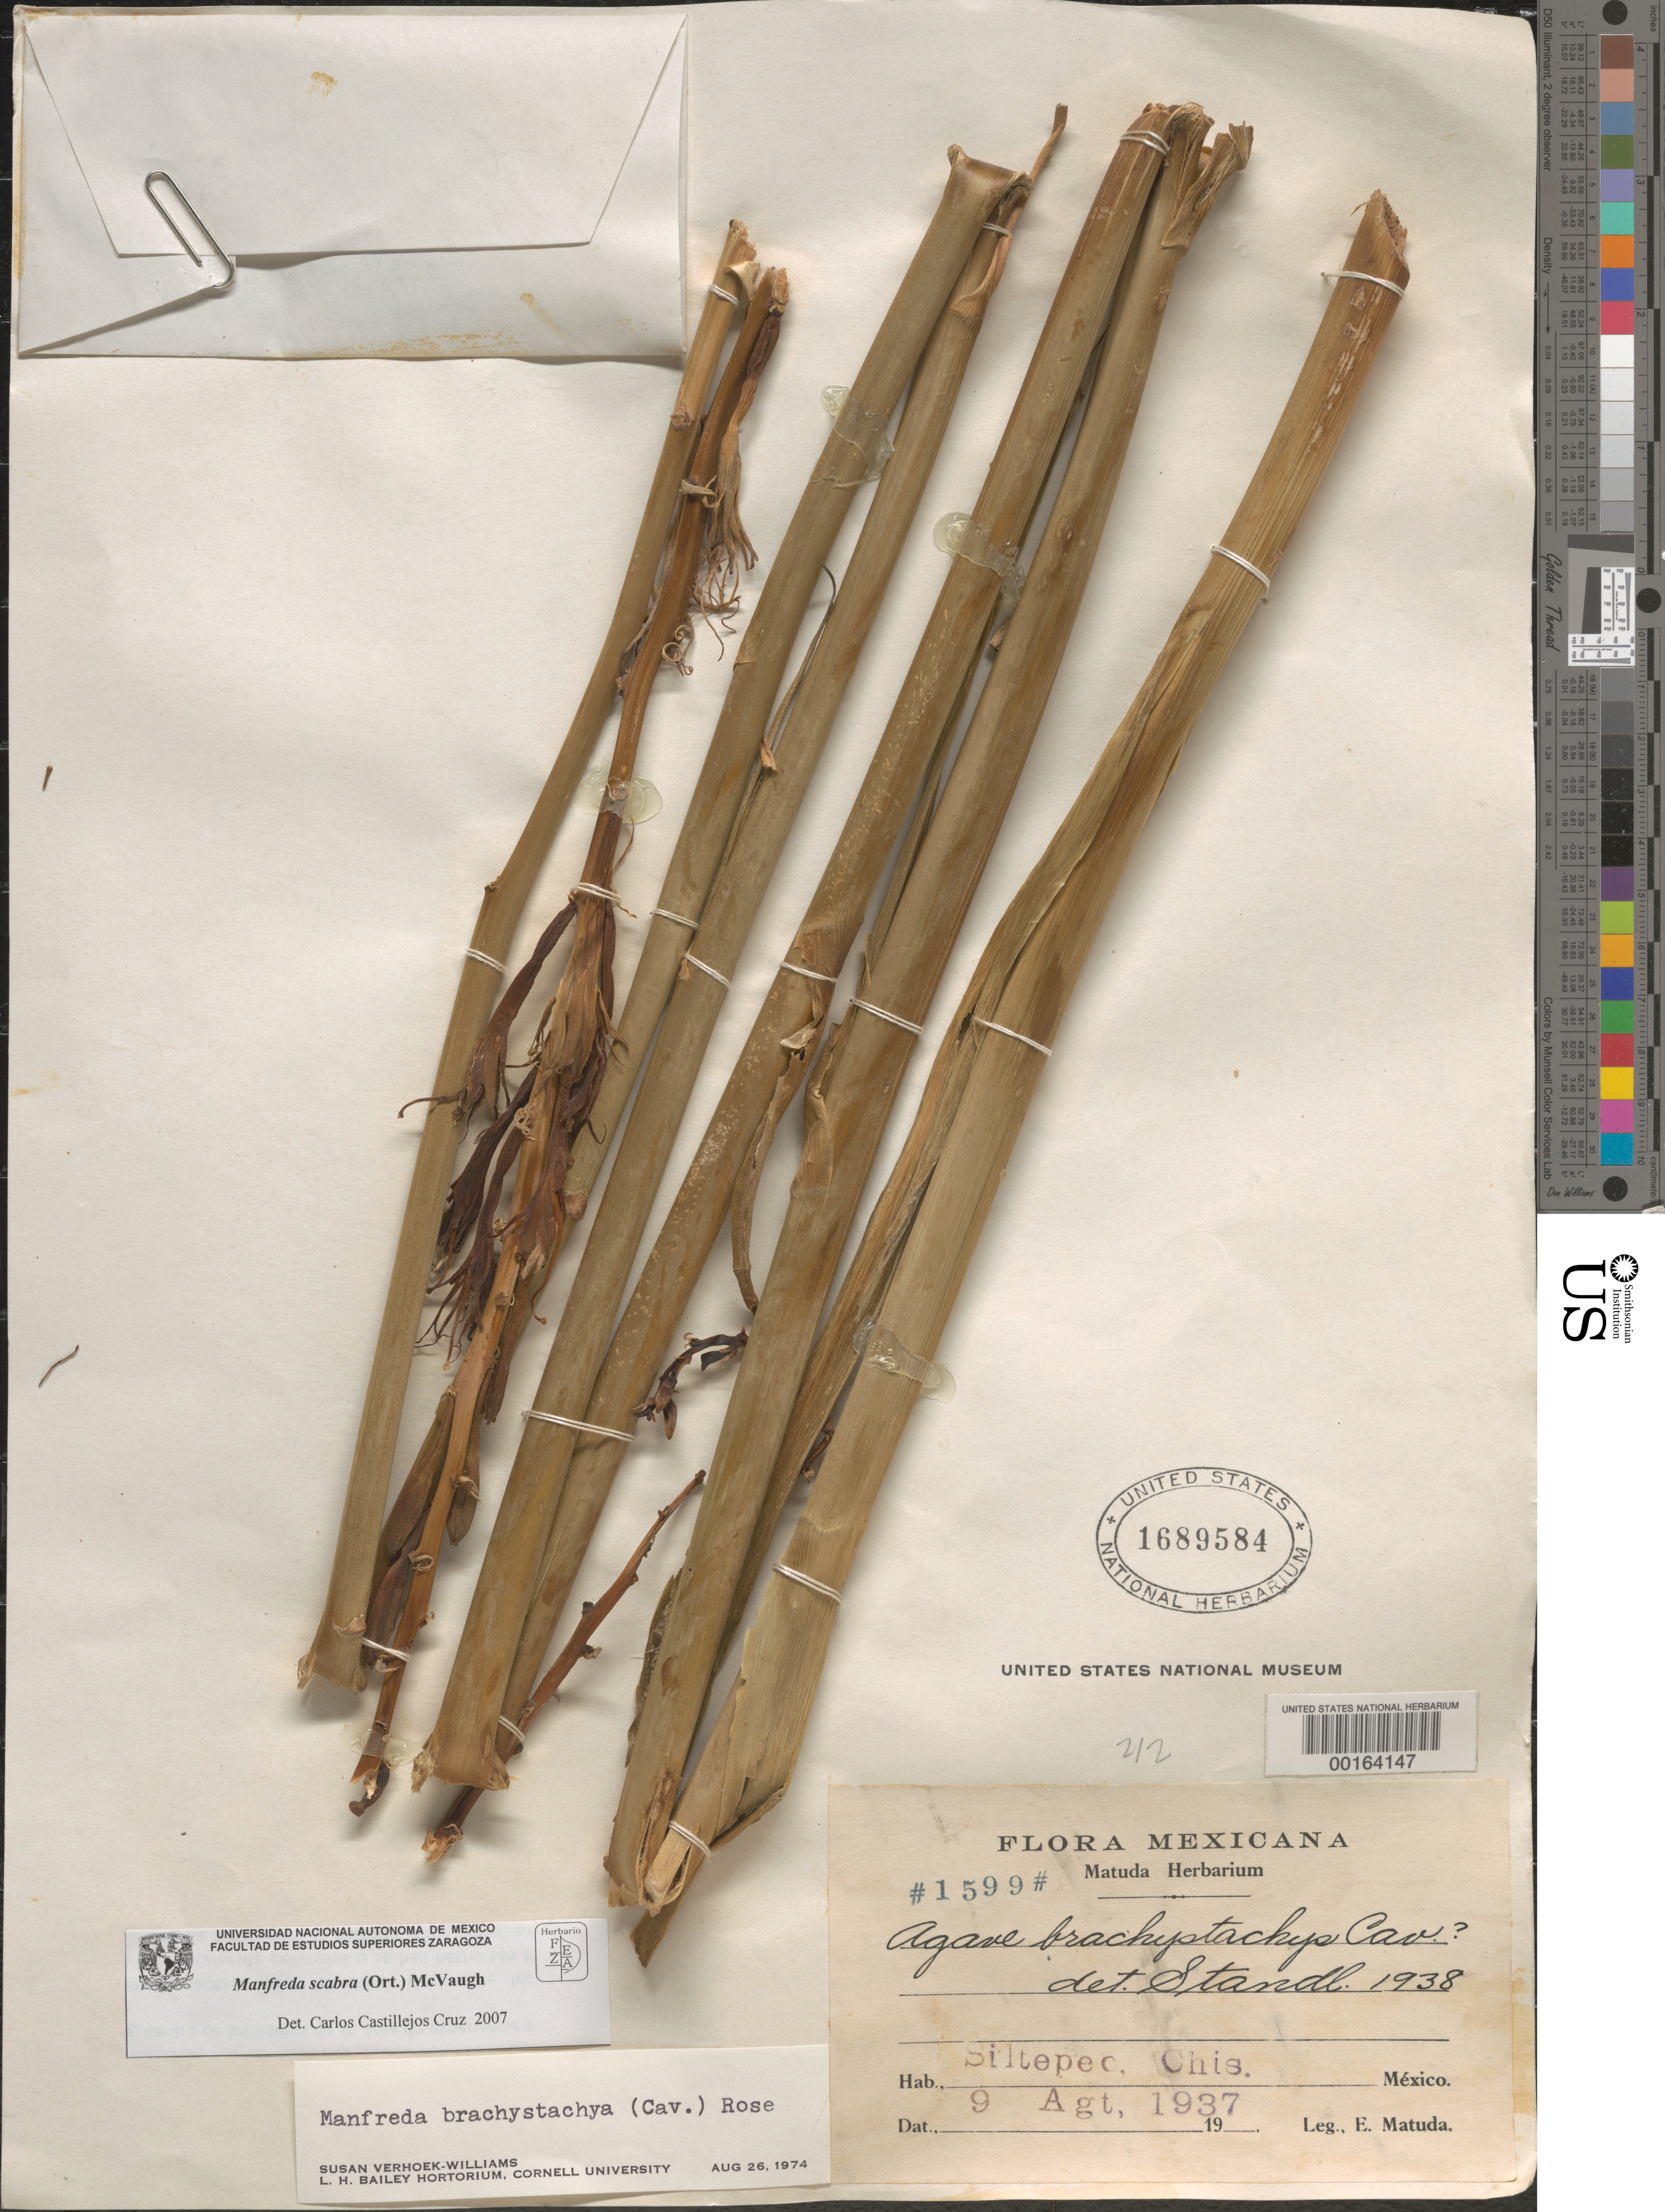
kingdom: Plantae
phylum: Tracheophyta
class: Liliopsida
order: Asparagales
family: Asparagaceae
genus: Manfreda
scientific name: Manfreda scabra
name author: (Ortega) McVaugh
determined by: Castillejos-Cruz, C.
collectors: E. Matuda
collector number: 1599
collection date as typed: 09 Aug 1937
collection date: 1937-08-09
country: Mexico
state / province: Chiapas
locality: Siltepec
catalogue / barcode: US 1689584